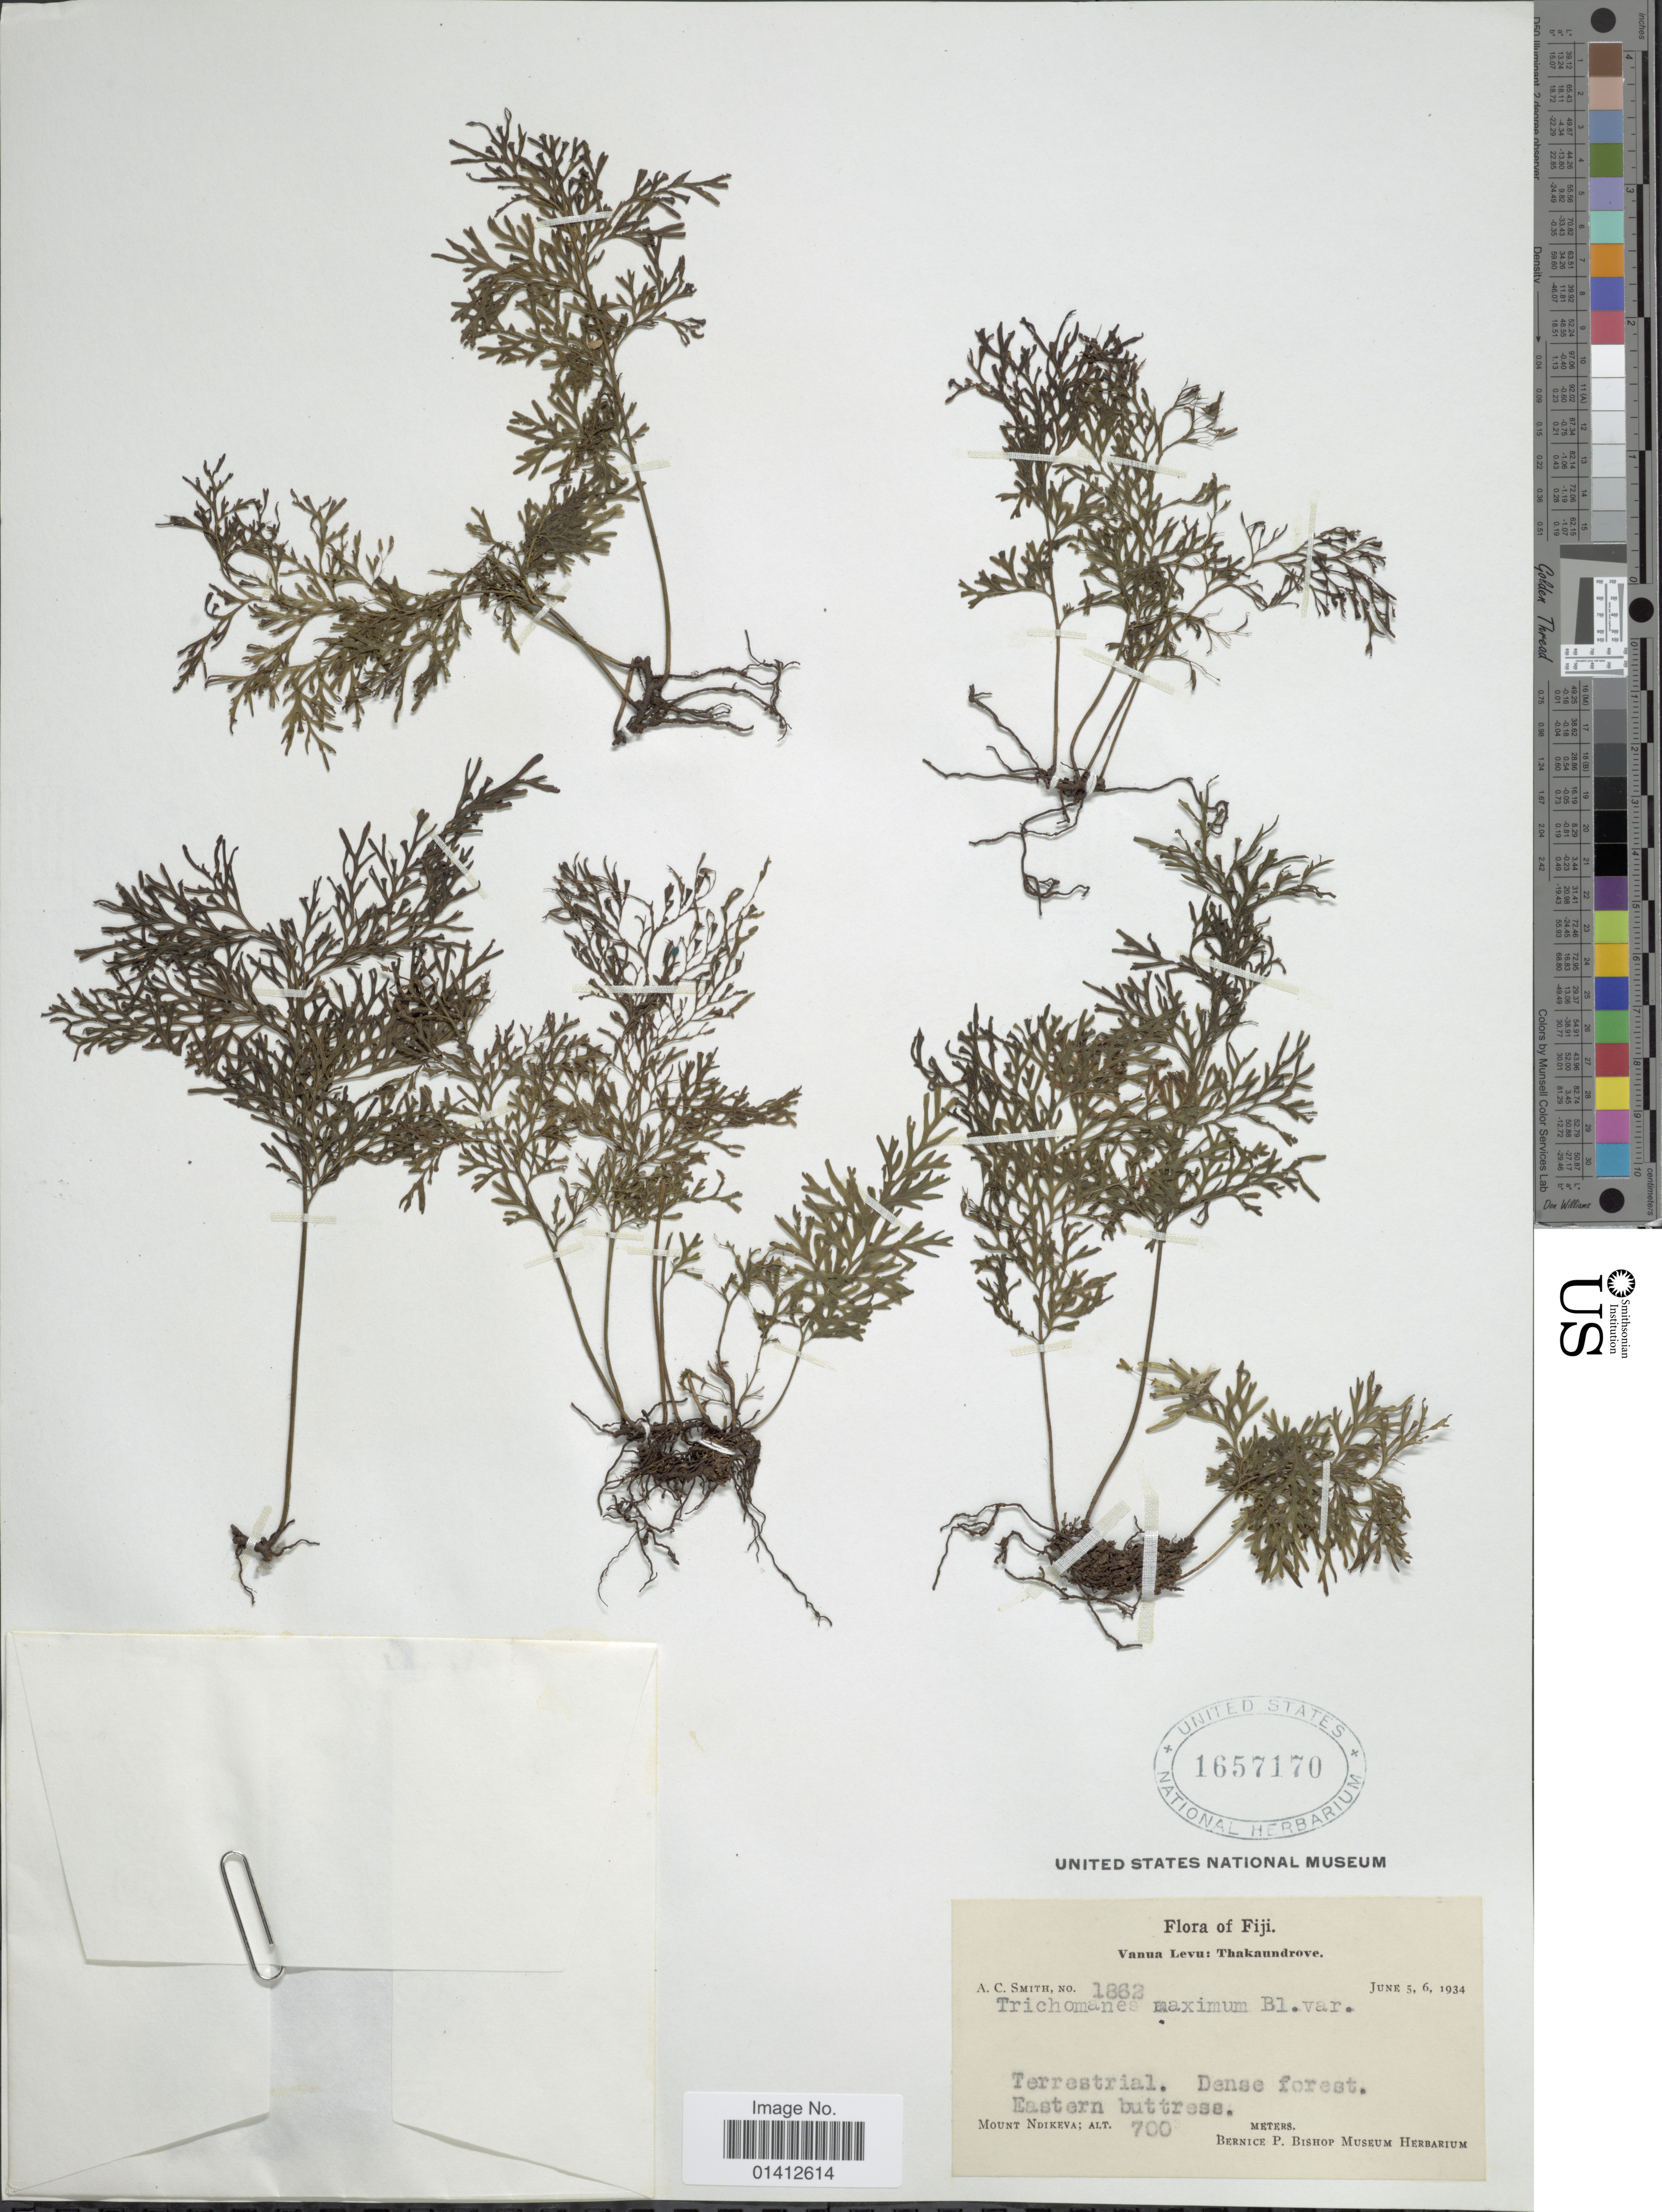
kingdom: Plantae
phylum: Tracheophyta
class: Polypodiopsida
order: Hymenophyllales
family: Hymenophyllaceae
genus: Vandenboschia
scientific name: Vandenboschia maxima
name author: (Blume) Copel.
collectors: A. C. Smith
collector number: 1862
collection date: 1934-06-05/1934-06-06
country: Fiji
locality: Vanua Levu: Thakaundrove, eastern buttres, Mount Ndikeva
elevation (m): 700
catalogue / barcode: US 1657170